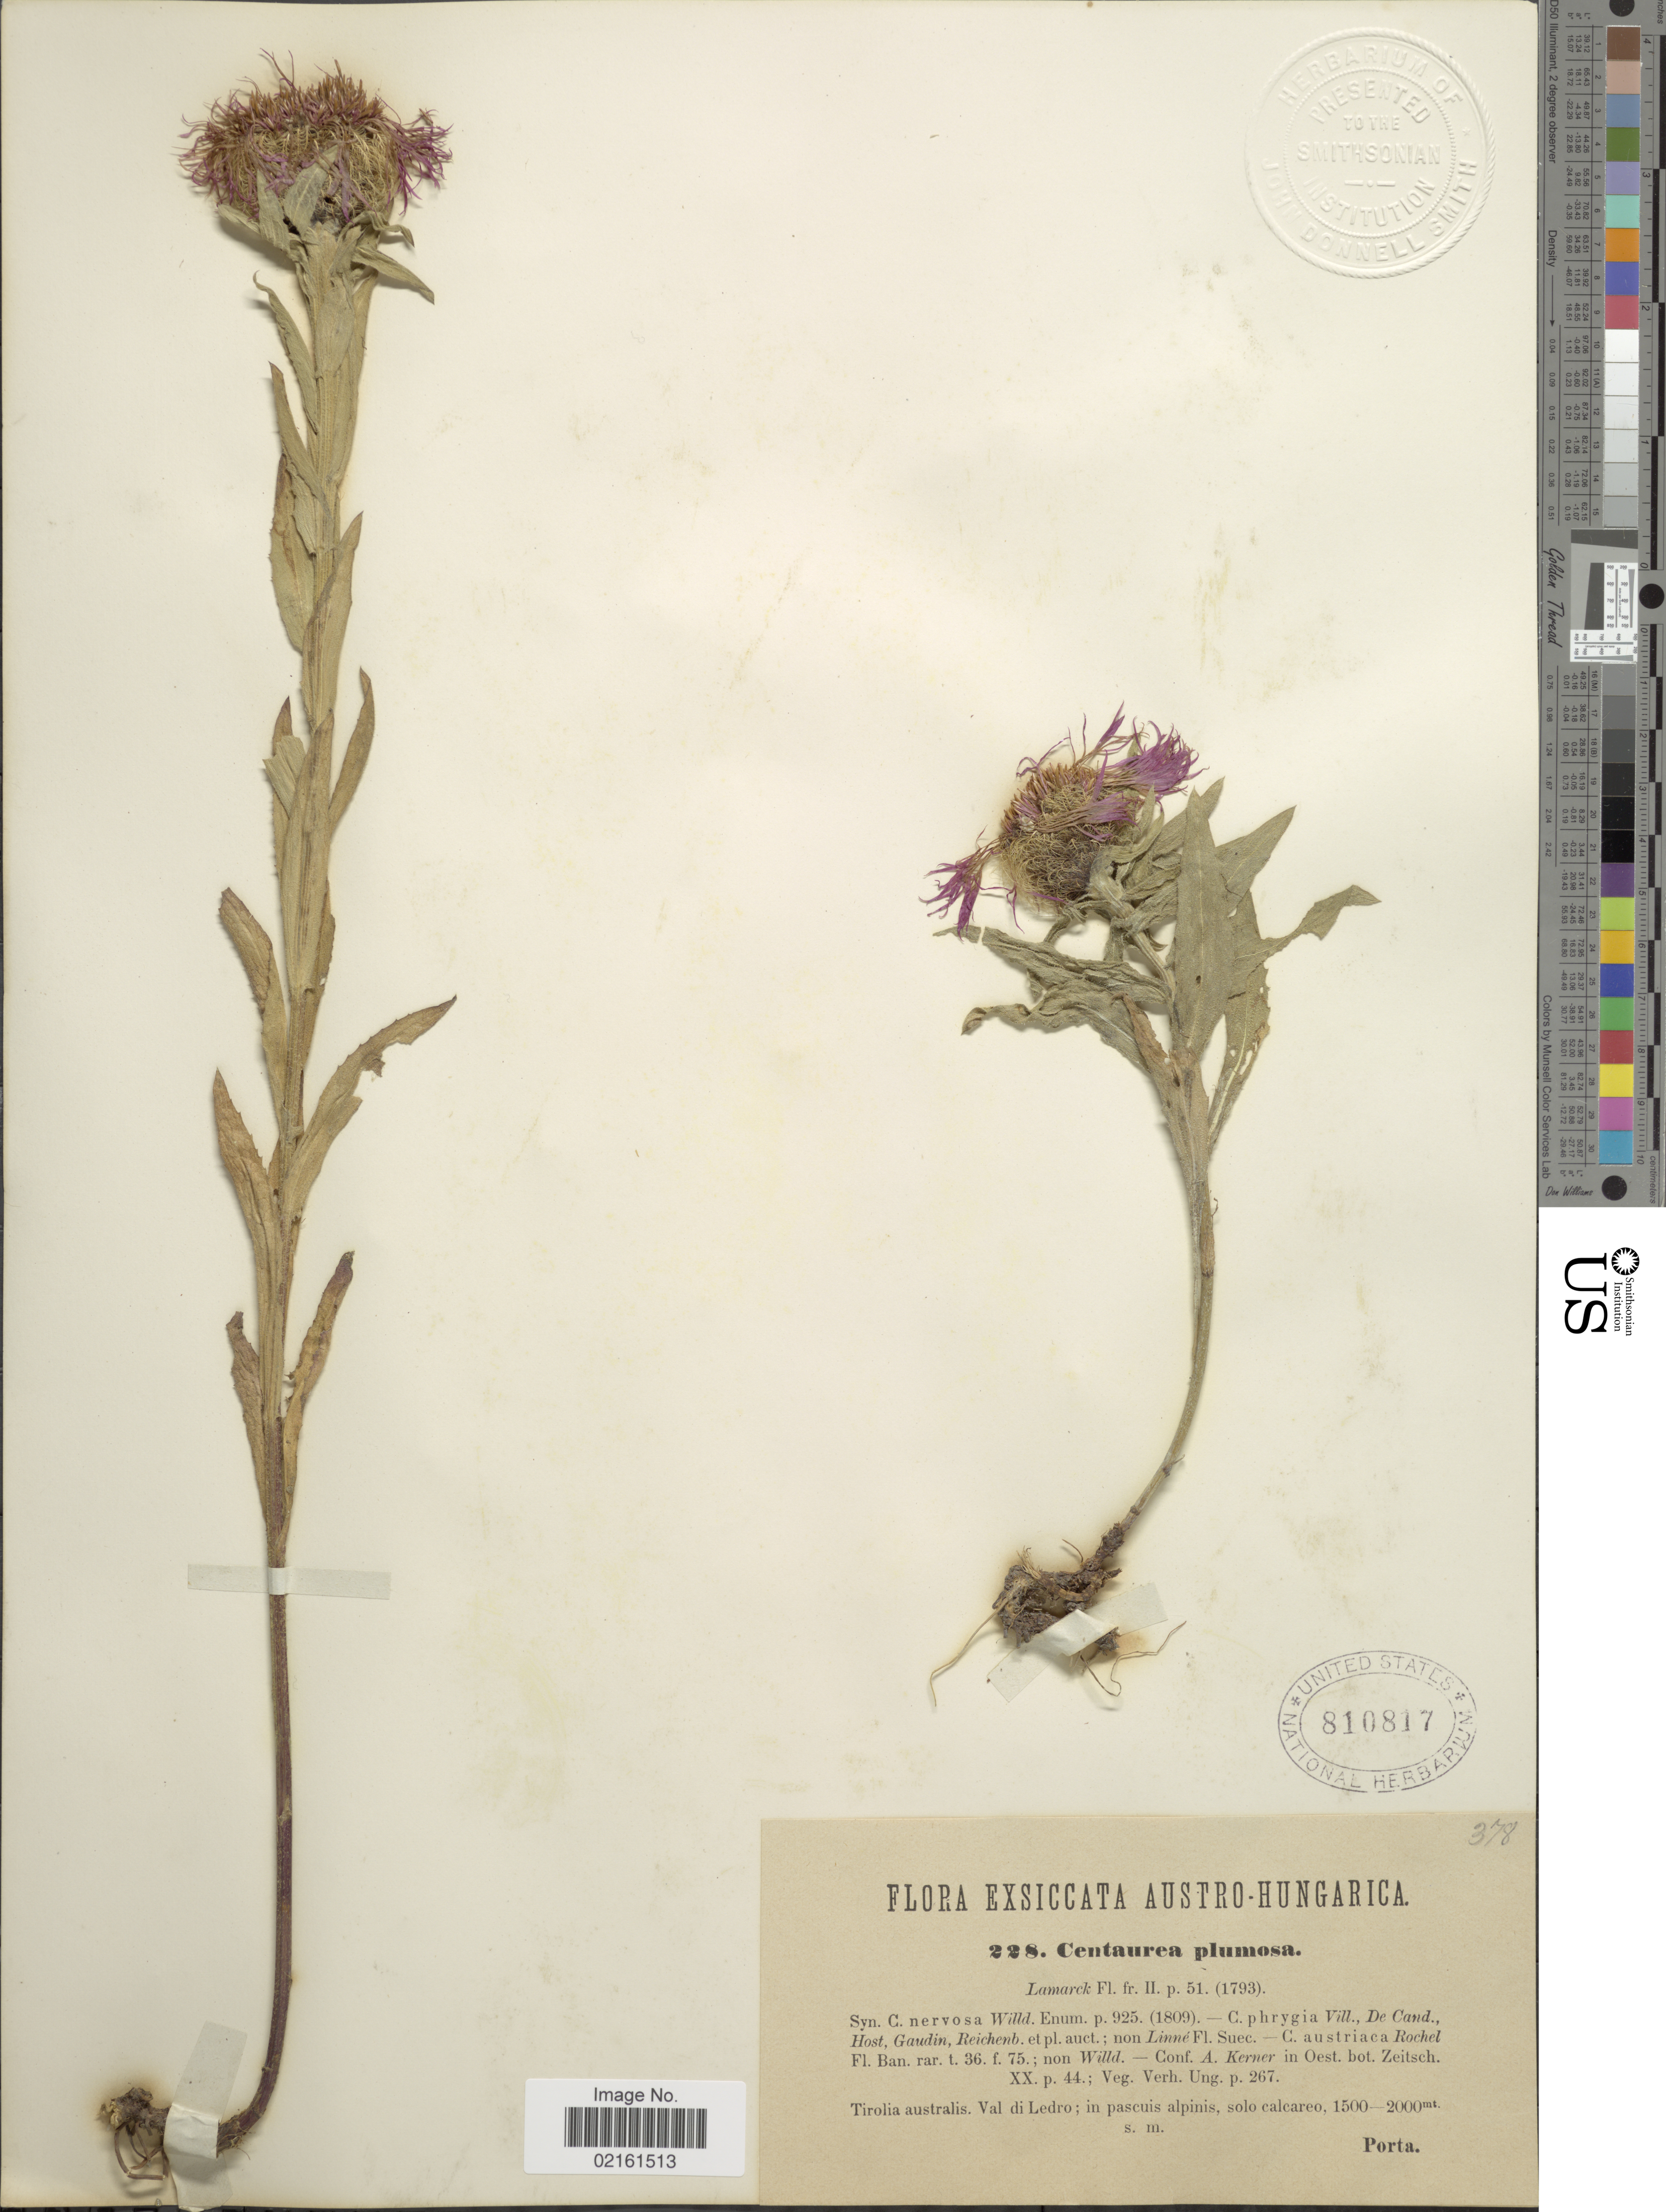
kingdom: Plantae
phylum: Tracheophyta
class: Magnoliopsida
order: Asterales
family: Asteraceae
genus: Centaurea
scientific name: Centaurea plumosa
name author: Lam.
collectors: -- Porta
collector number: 228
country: Austria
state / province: Tirol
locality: Austro-Hungarica, Tirolia Australis, Val di Ledro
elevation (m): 1500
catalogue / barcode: US 810817